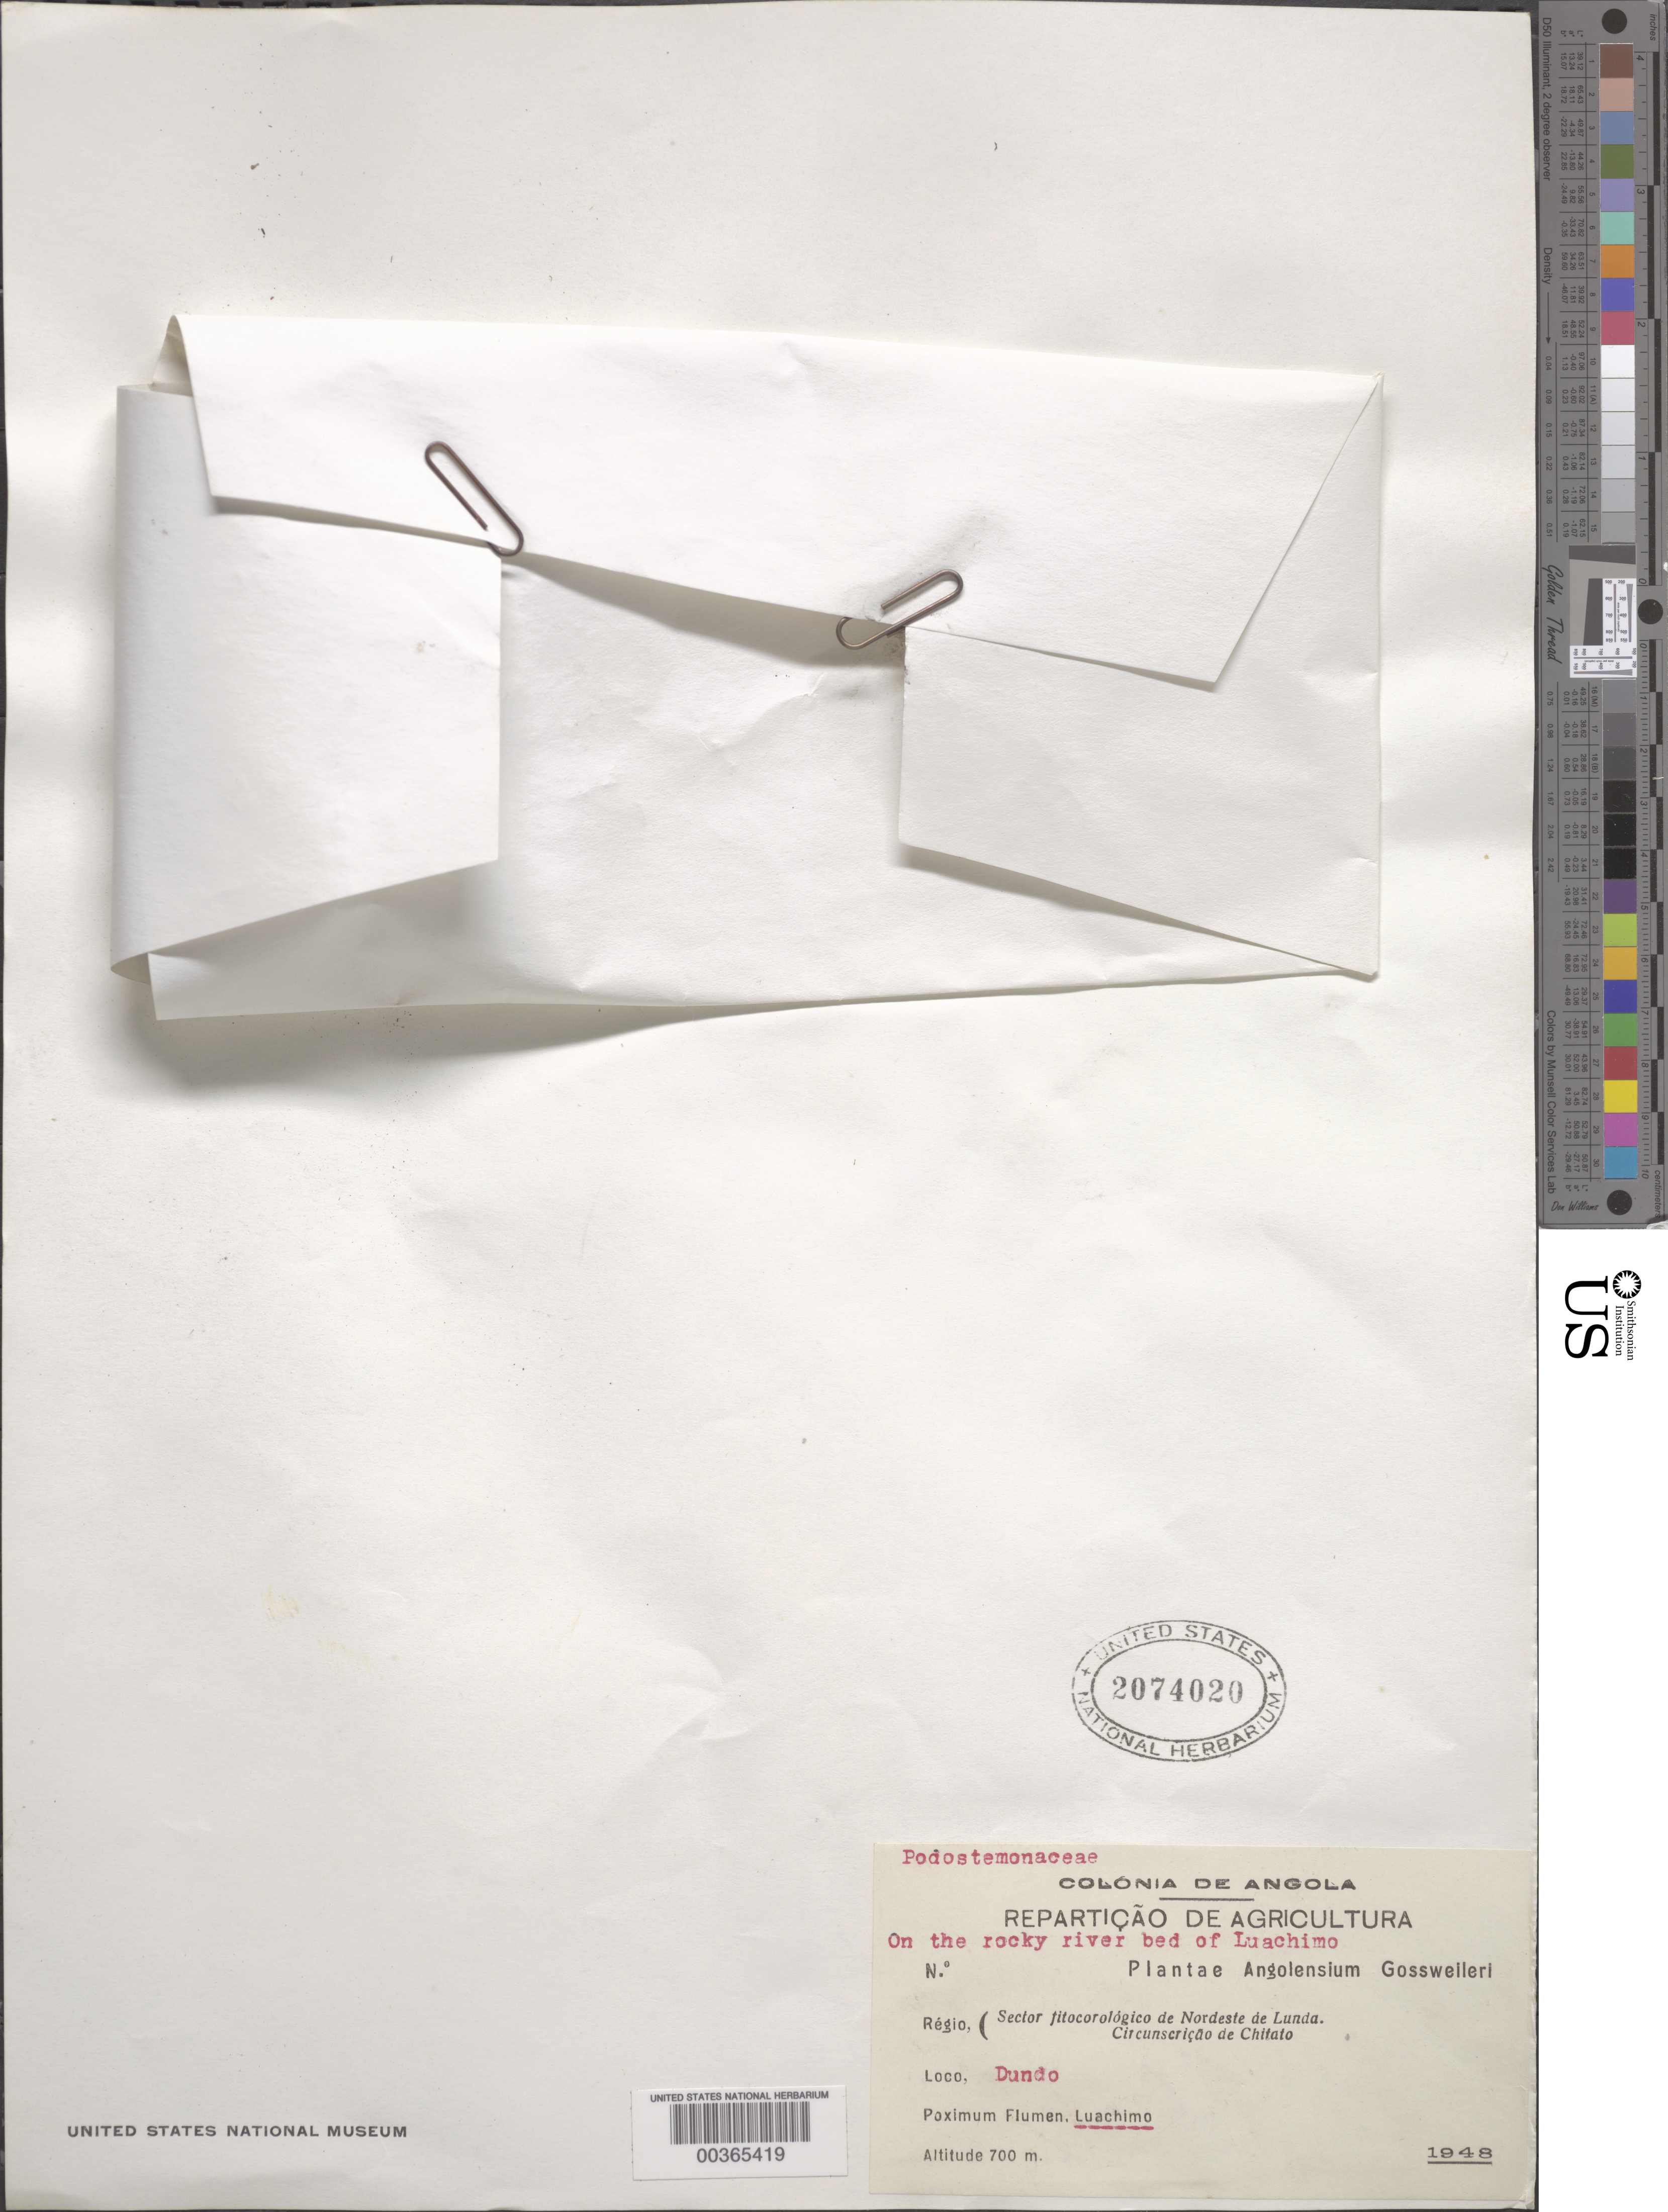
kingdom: Plantae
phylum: Tracheophyta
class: Magnoliopsida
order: Malpighiales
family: Podostemaceae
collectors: J. Gossweiler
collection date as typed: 1948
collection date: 1948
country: Angola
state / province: Lunda Norte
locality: Dundo, Luachimo River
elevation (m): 700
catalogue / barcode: US 2074020